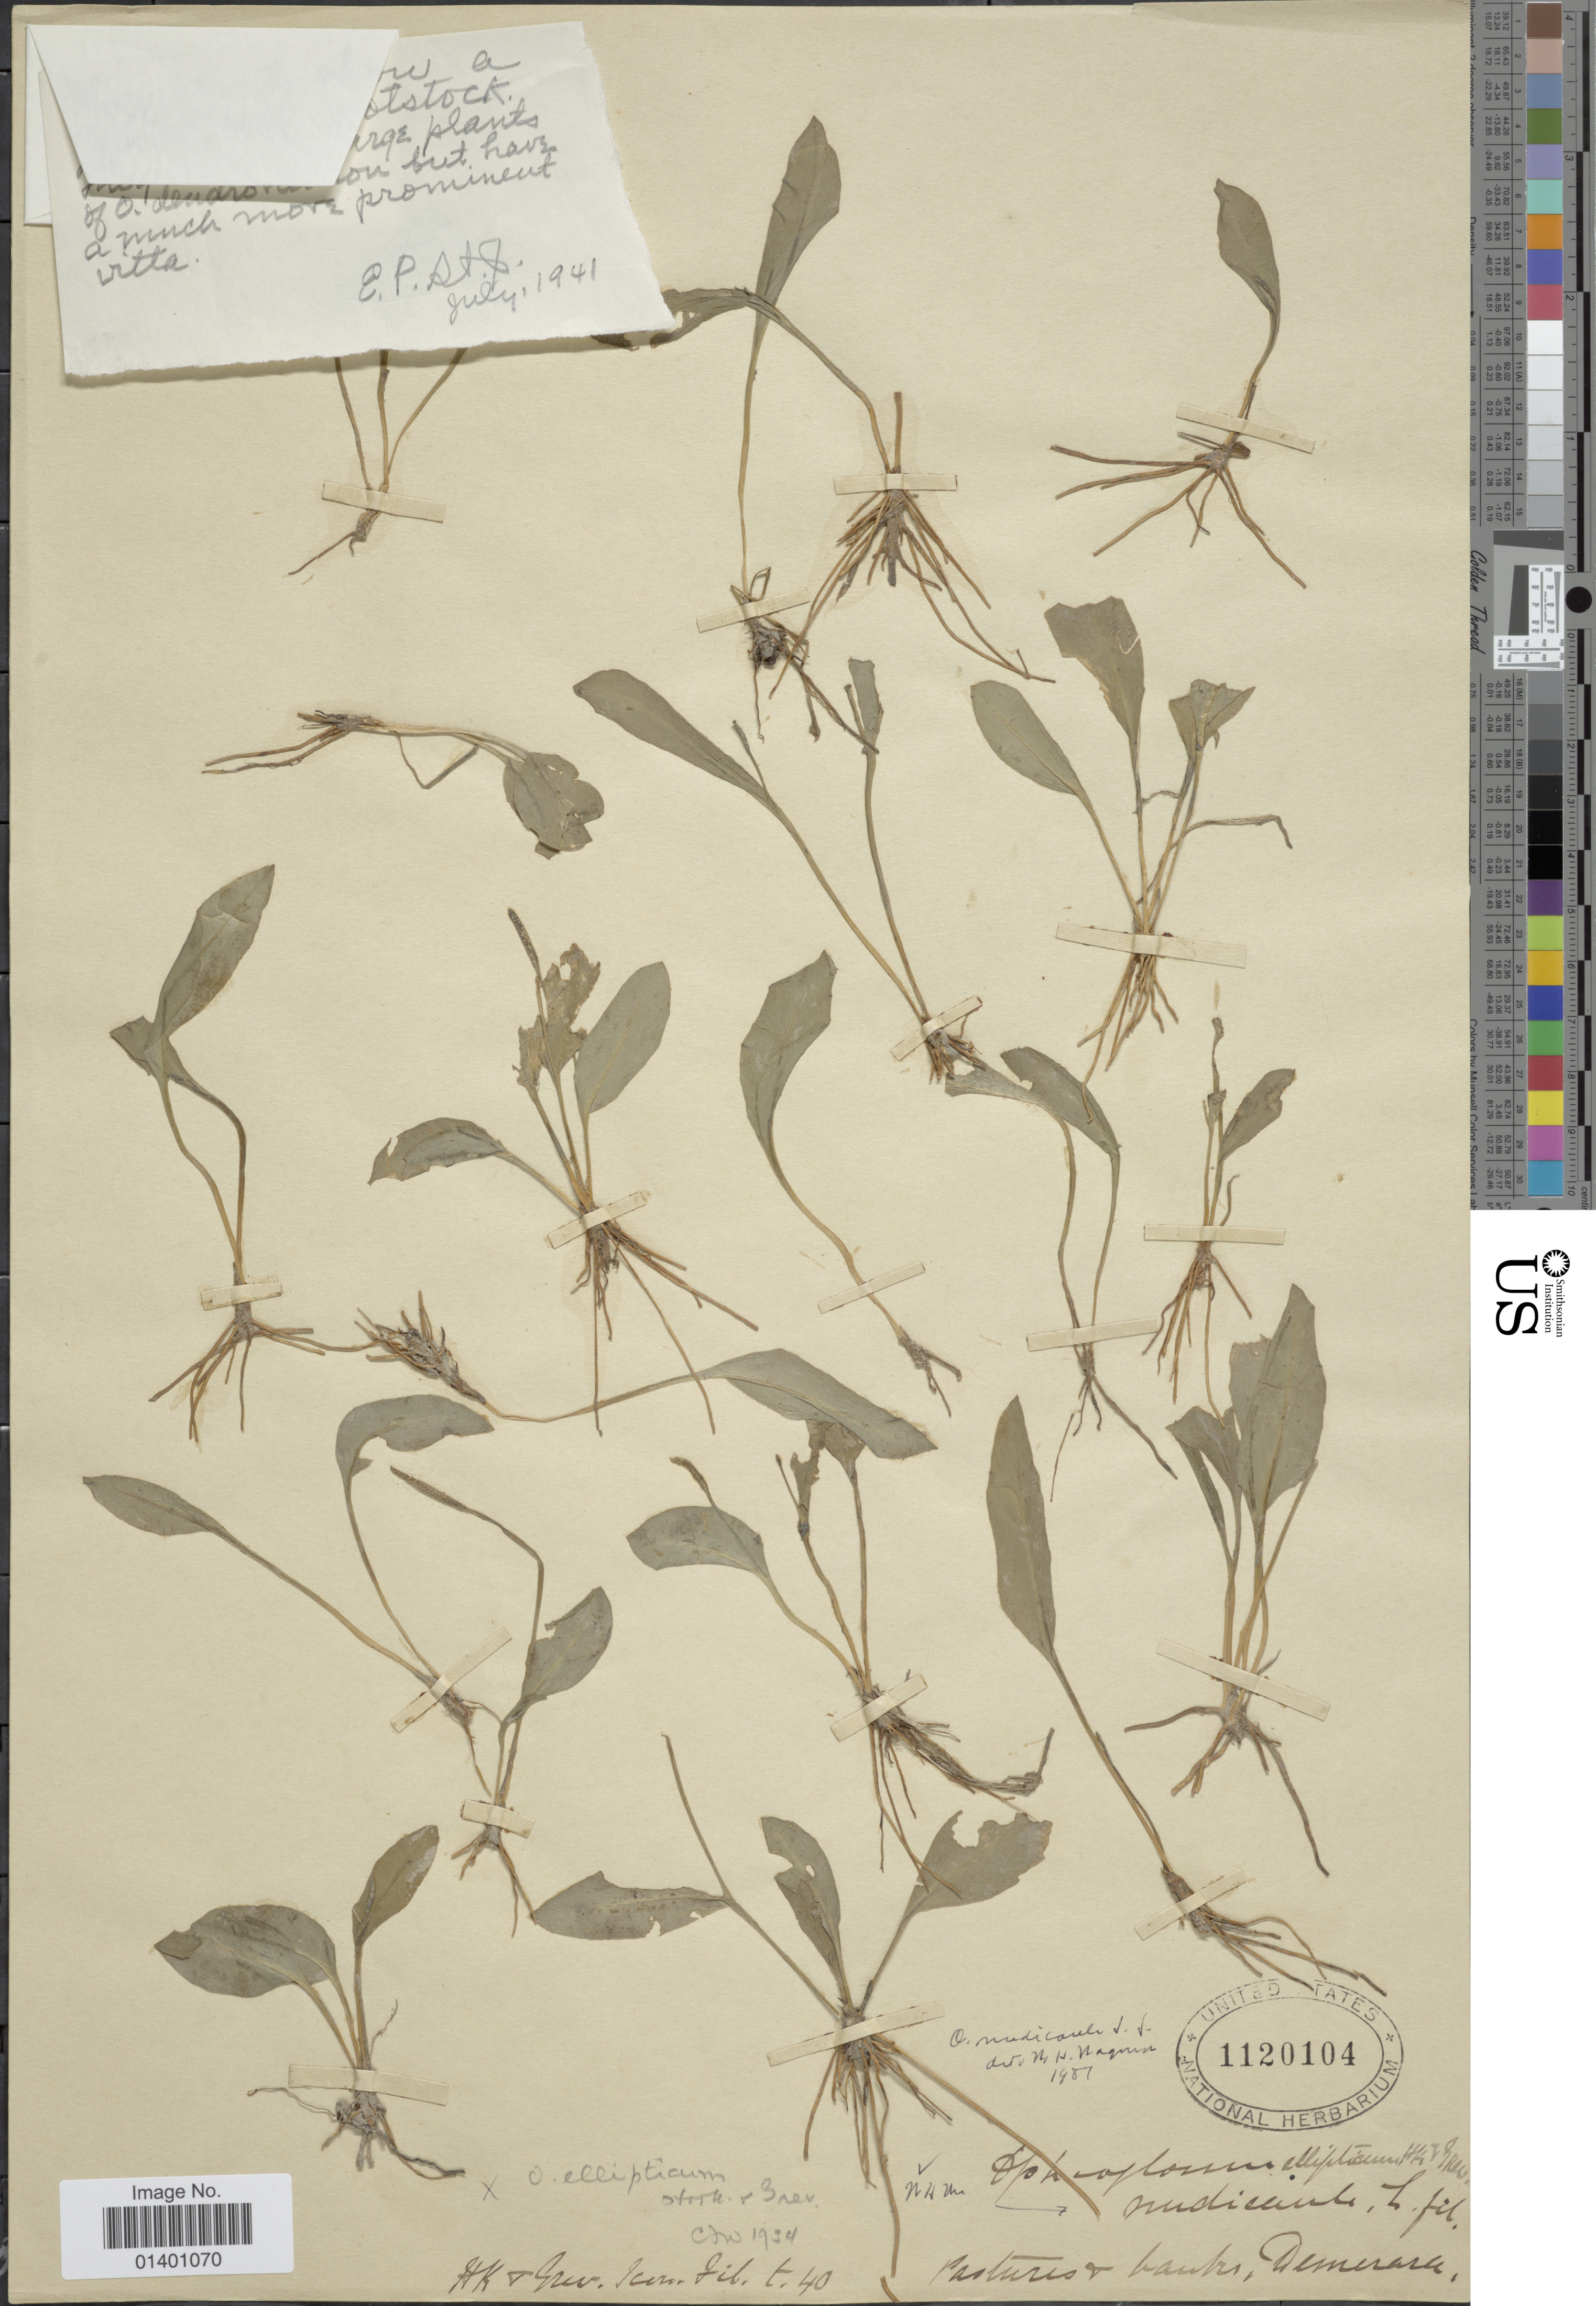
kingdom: Plantae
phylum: Tracheophyta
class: Polypodiopsida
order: Ophioglossales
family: Ophioglossaceae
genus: Ophioglossum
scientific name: Ophioglossum nudicaule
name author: L. f.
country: Guyana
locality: Demerara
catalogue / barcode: US 1120104